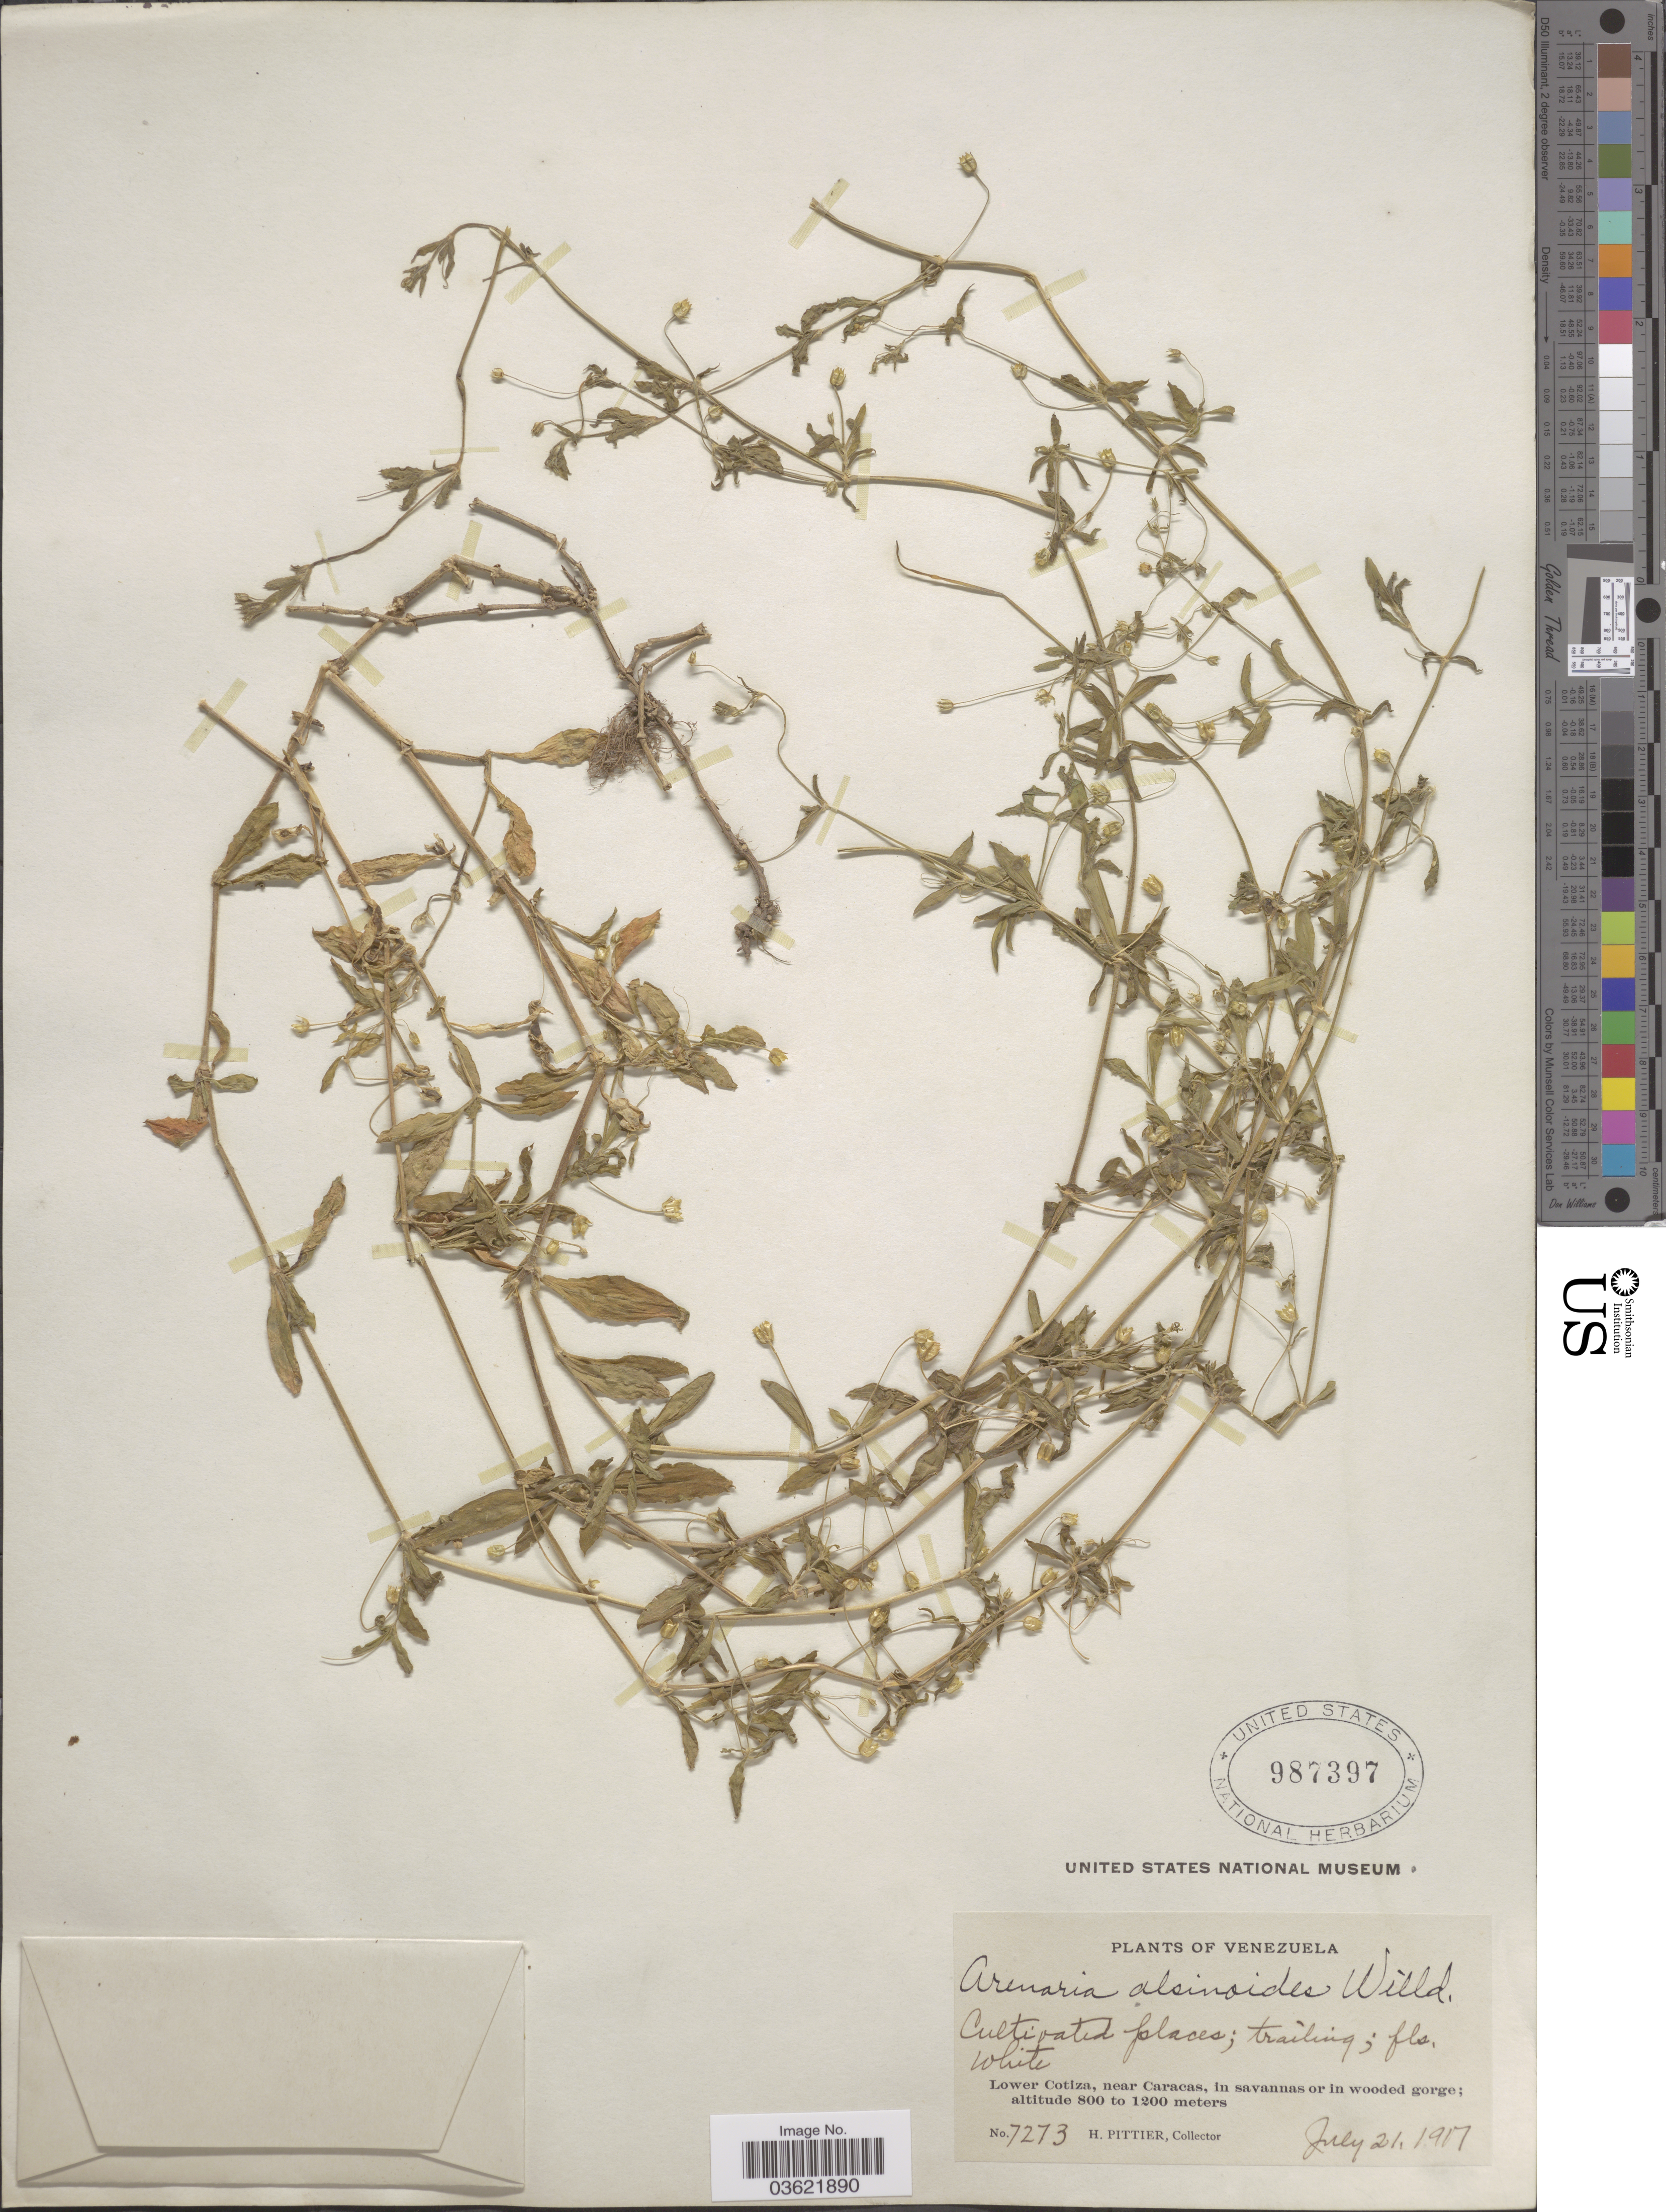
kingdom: Plantae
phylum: Tracheophyta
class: Magnoliopsida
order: Caryophyllales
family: Caryophyllaceae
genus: Arenaria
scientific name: Arenaria lanuginosa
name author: (Michx.) Rohrb.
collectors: H. F. Pittier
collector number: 7273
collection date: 1917-07-21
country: Venezuela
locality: Lower Cotiza, near Caracas, in savannas or in wooded gorge.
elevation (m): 800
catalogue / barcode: US 987397